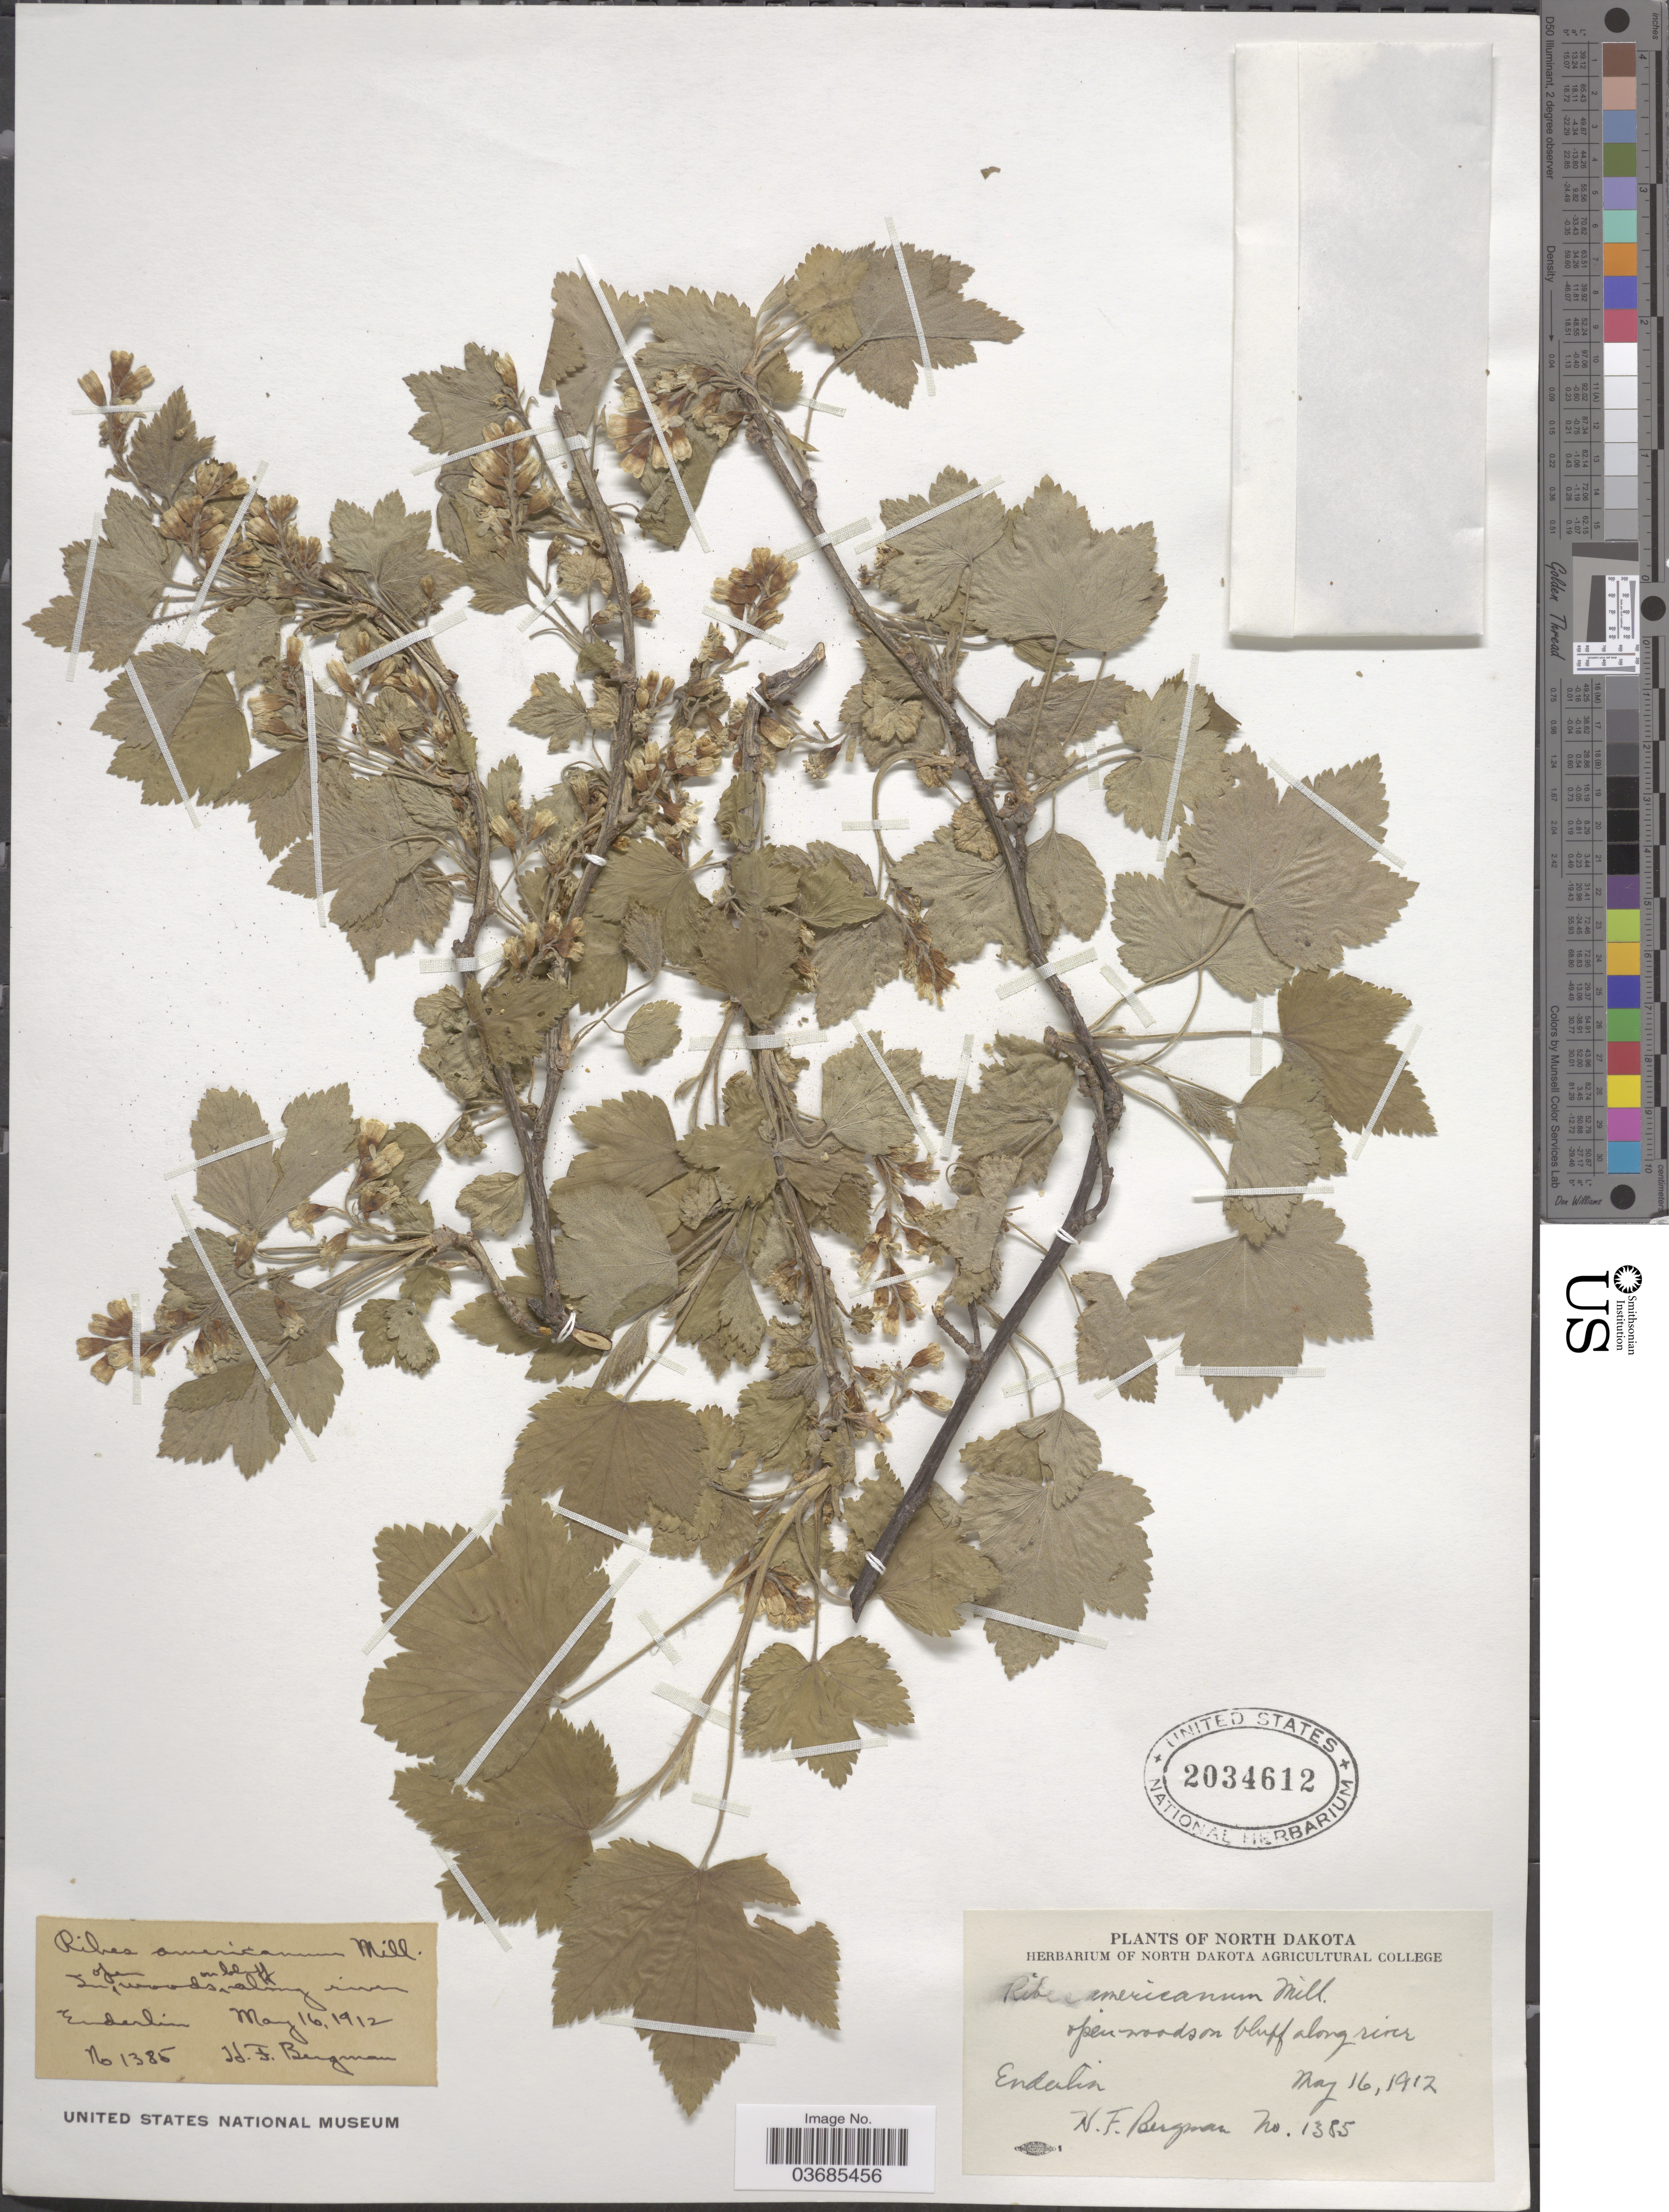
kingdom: Plantae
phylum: Tracheophyta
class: Magnoliopsida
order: Saxifragales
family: Grossulariaceae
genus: Ribes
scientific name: Ribes americanum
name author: Mill.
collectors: H. Bergman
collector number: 1385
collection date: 1912-05-16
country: United States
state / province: North Dakota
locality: Open woods on bluff along river. Enderlin.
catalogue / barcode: US 2034612